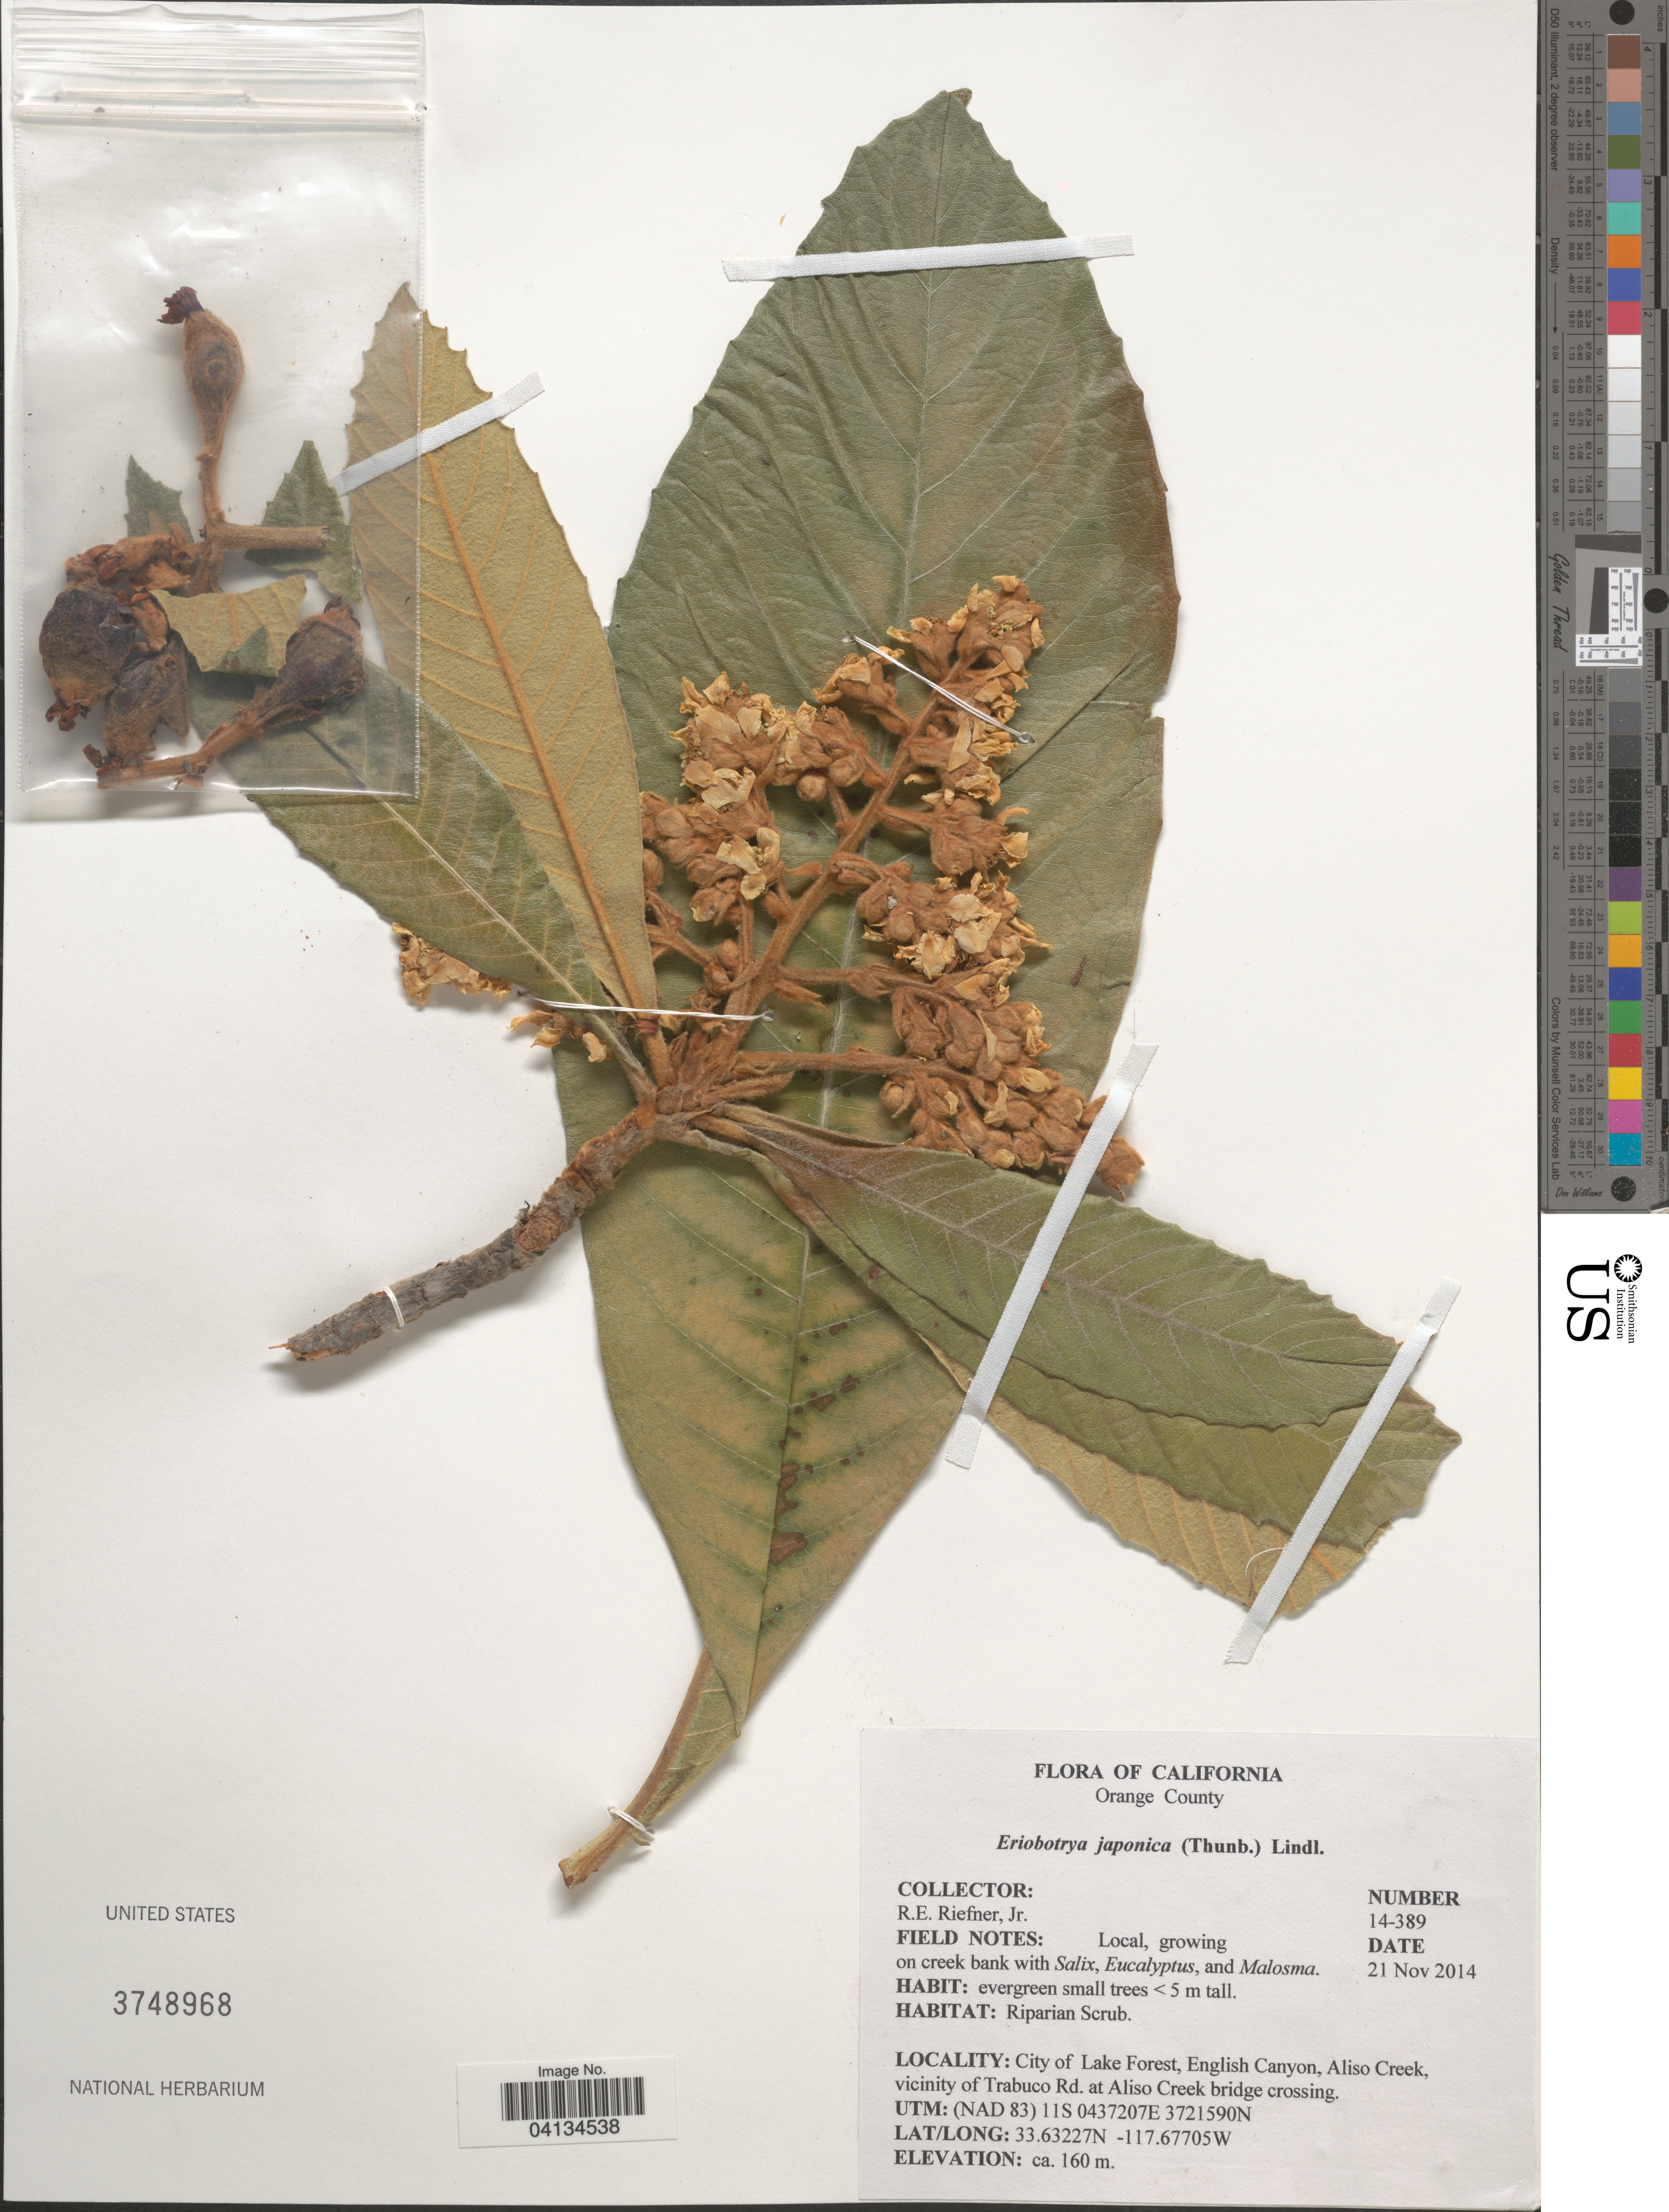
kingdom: Plantae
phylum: Tracheophyta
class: Magnoliopsida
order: Rosales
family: Rosaceae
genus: Eriobotrya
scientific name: Eriobotrya japonica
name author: (Thunb.) Lindl.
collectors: R. Riefner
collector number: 14-389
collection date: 2014-11-21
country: United States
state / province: California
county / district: Orange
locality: Orange County. Riparian Scrub. City of Lake Forest, English Canyon, Aliso Creek, vicinity of Trabuco Rd. at Aliso Creek bridge crossing. UTM: (NAD 83) 11S 0437207E 3721590N.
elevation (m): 160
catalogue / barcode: US 3748968